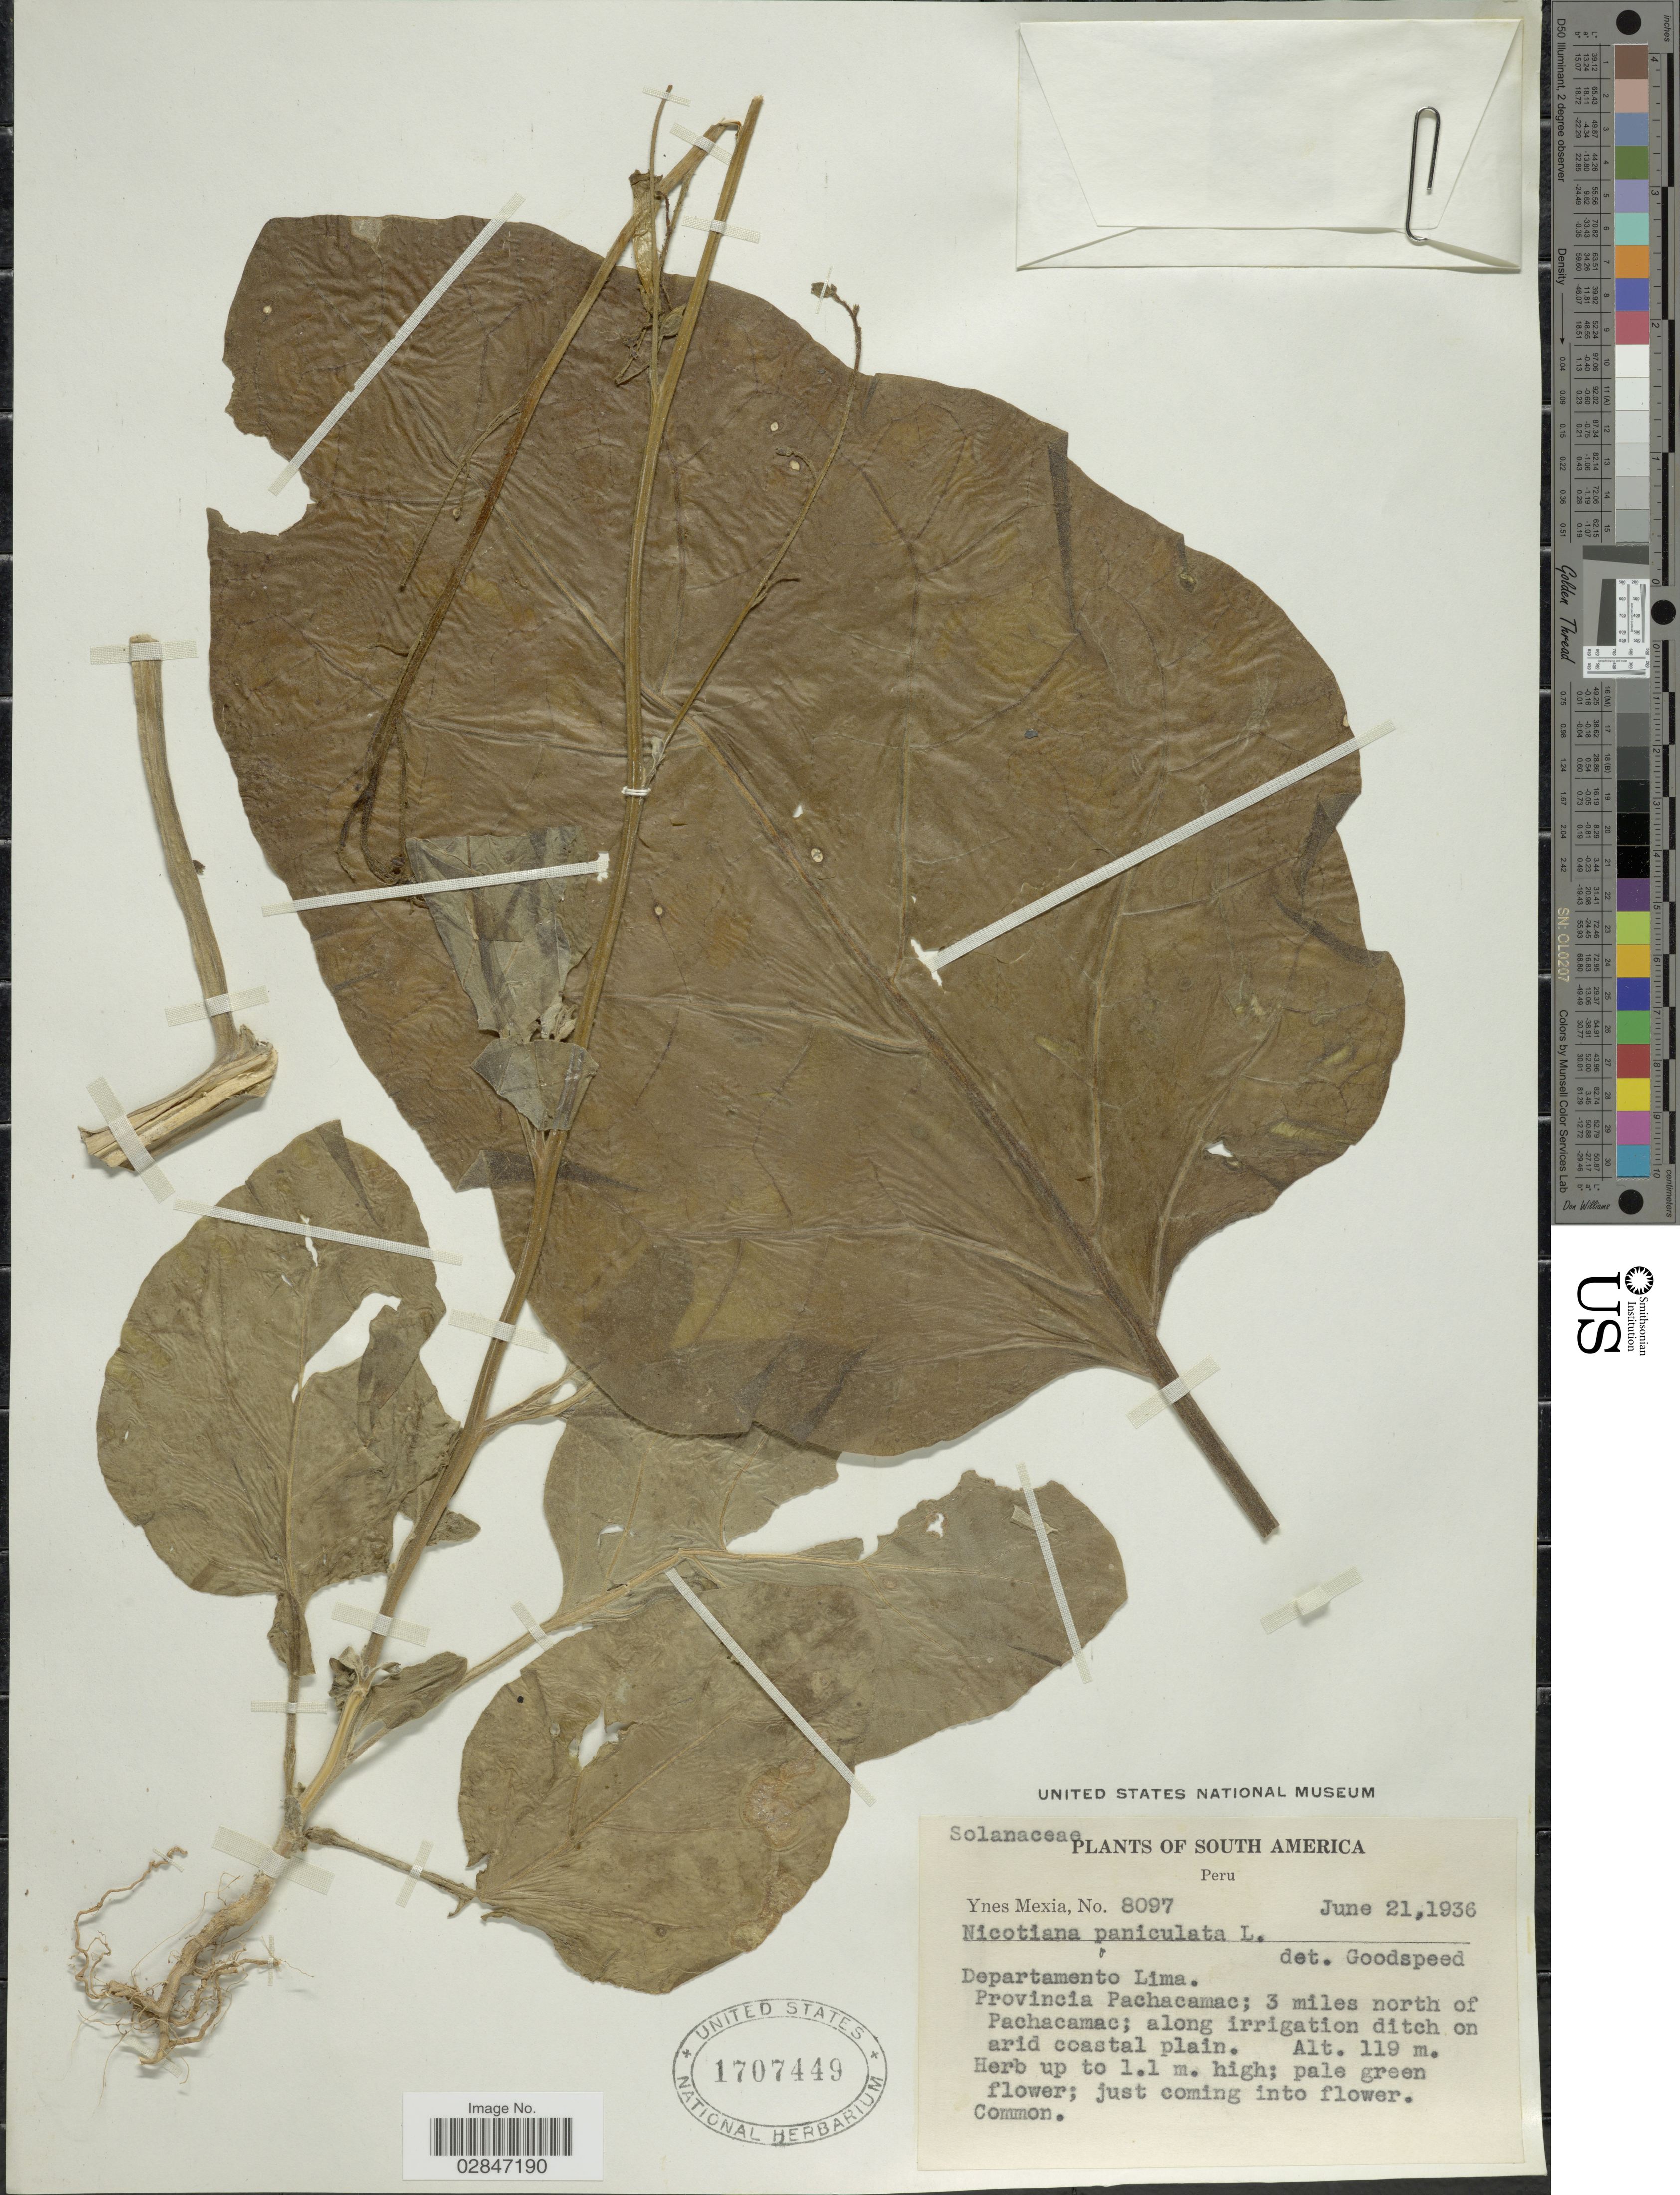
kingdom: Plantae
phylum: Tracheophyta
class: Magnoliopsida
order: Solanales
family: Solanaceae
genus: Nicotiana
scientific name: Nicotiana paniculata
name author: L.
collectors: Y. Mexia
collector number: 8097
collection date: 1936-06-21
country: Peru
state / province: Lima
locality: Departamento Lima, Provincia Pachacamac; 3 miles north of Pachacamac.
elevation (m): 119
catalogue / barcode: US 1707449